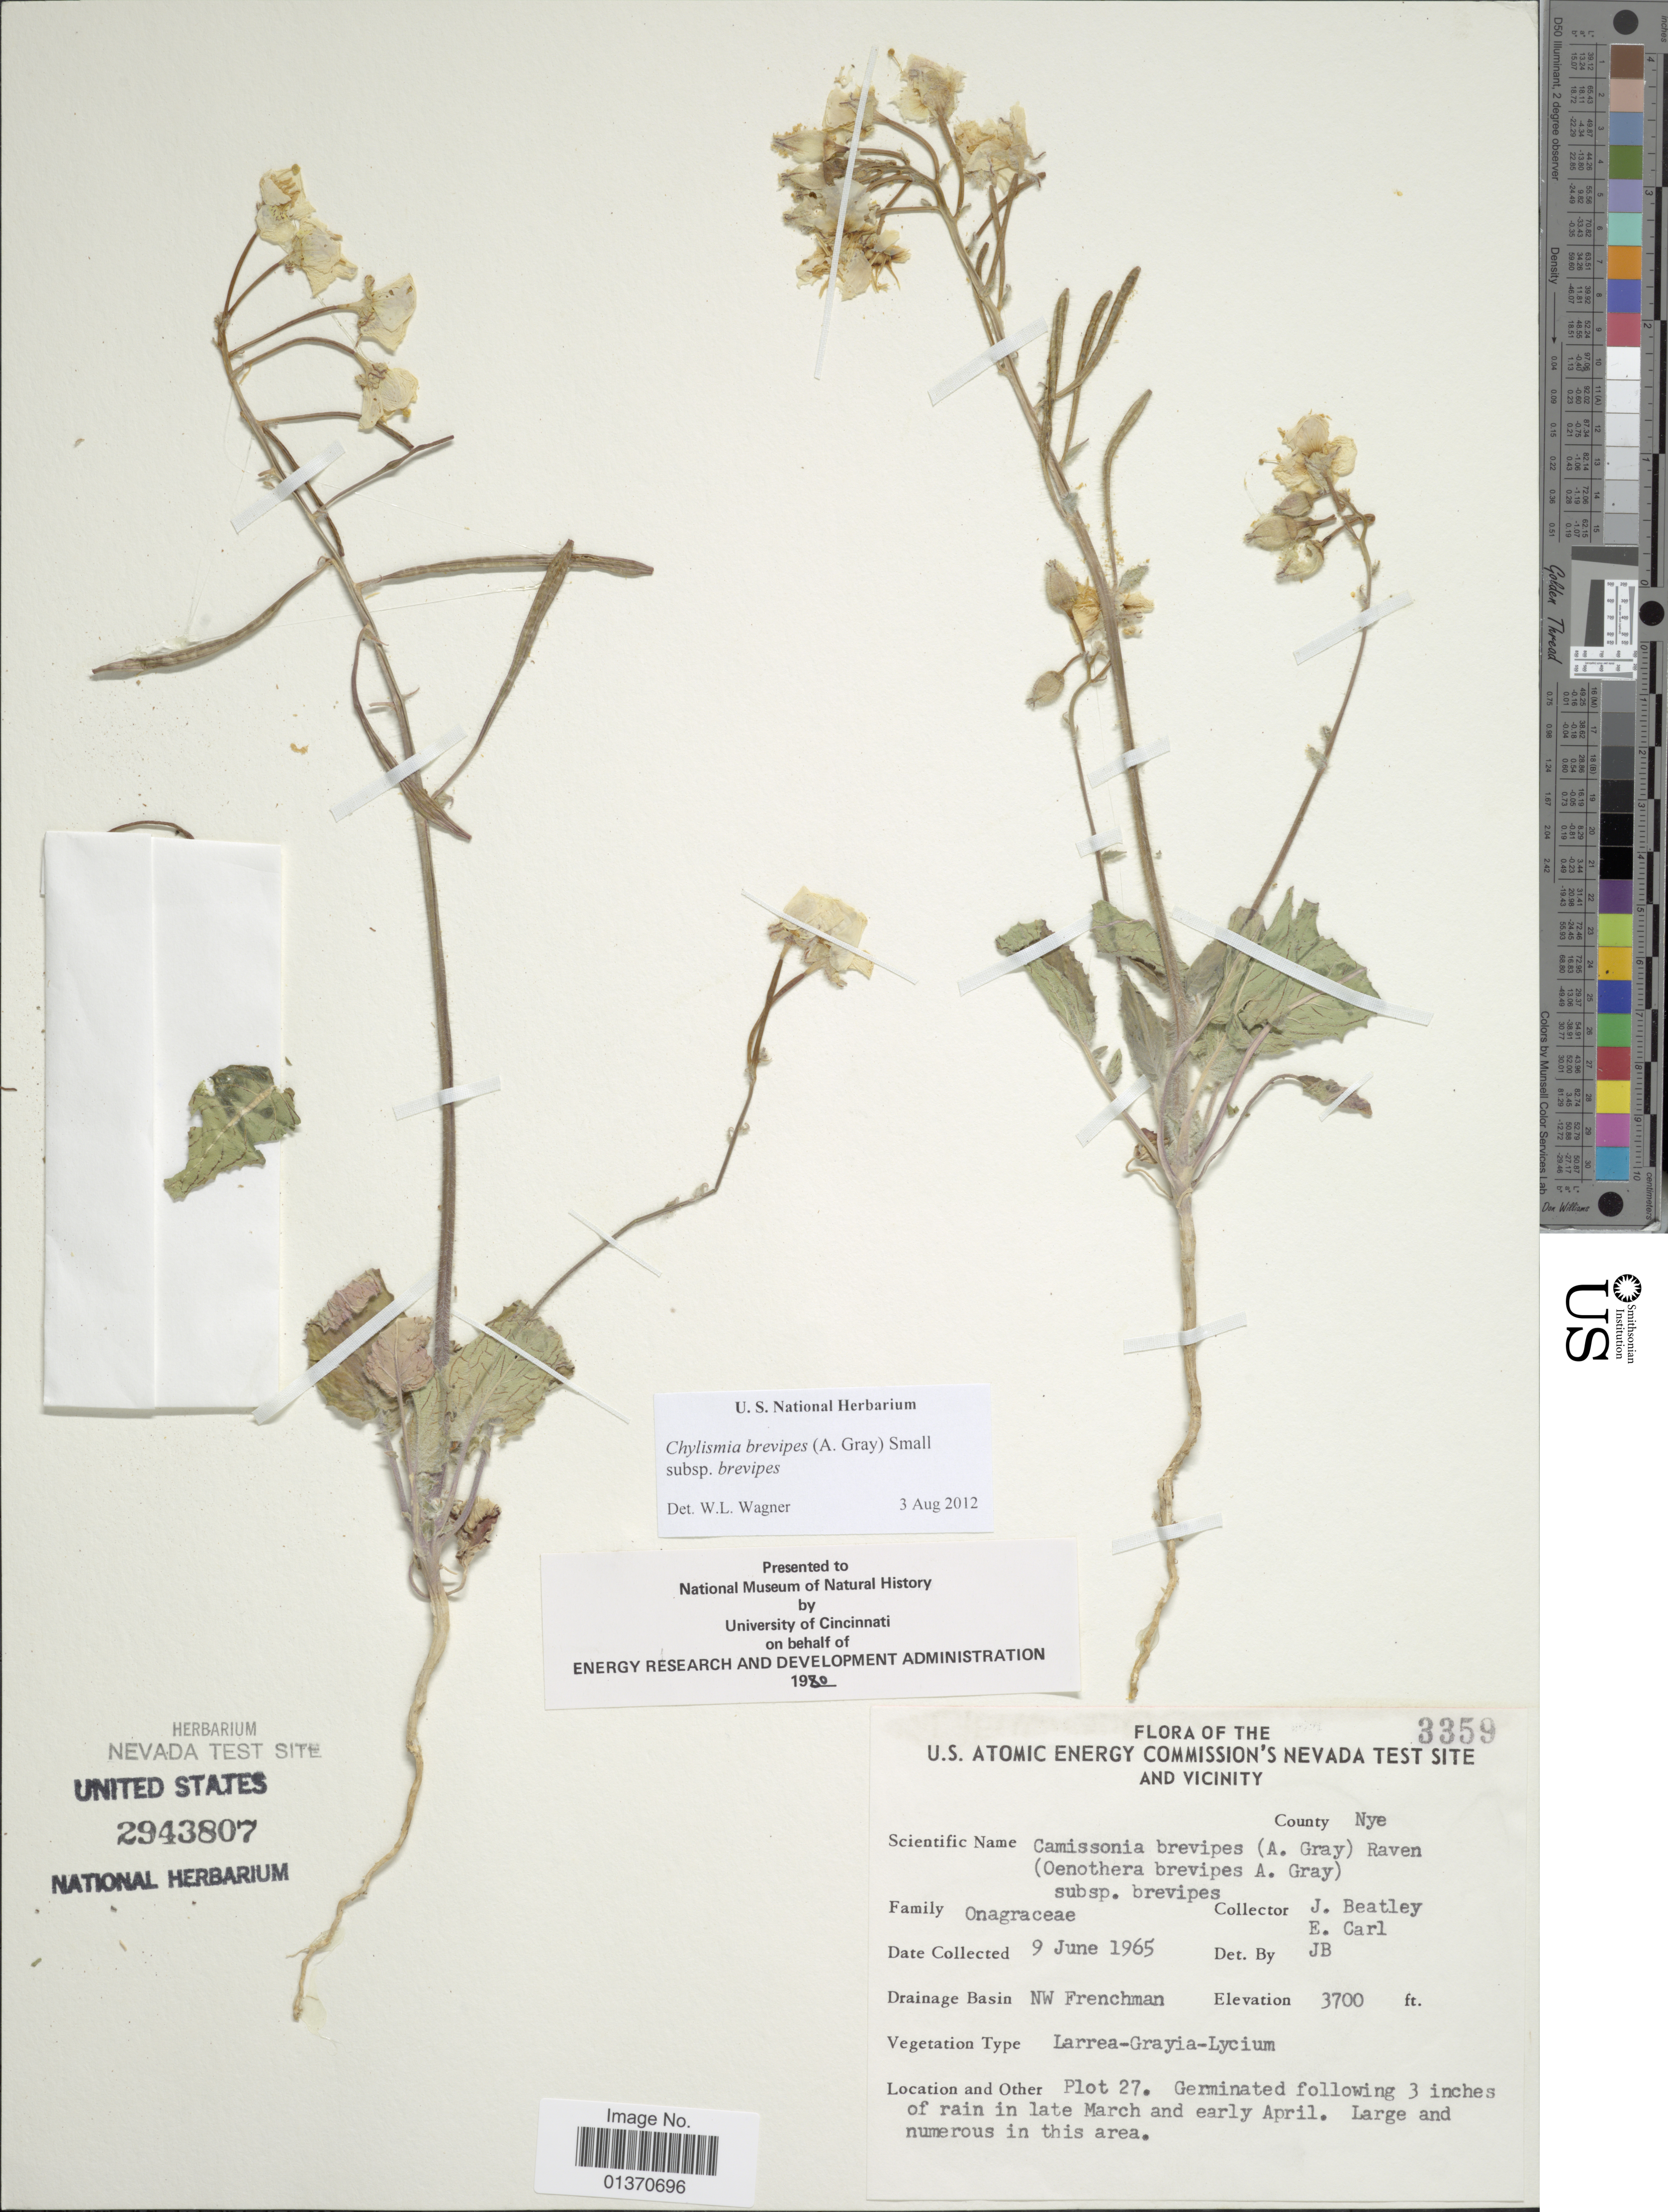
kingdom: Plantae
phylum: Tracheophyta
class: Magnoliopsida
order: Myrtales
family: Onagraceae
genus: Chylismia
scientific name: Chylismia brevipes subsp. brevipes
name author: (A. Gray) Small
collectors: J. C. Beatley & E. Carl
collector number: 3359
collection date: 1965-06-09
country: United States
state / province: Nevada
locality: U. S. Atomic Energy Commission's Nevada Test Site and Vicinity, County Nye, NW Frenchman, Plot 27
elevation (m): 1128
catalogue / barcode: US 2943807